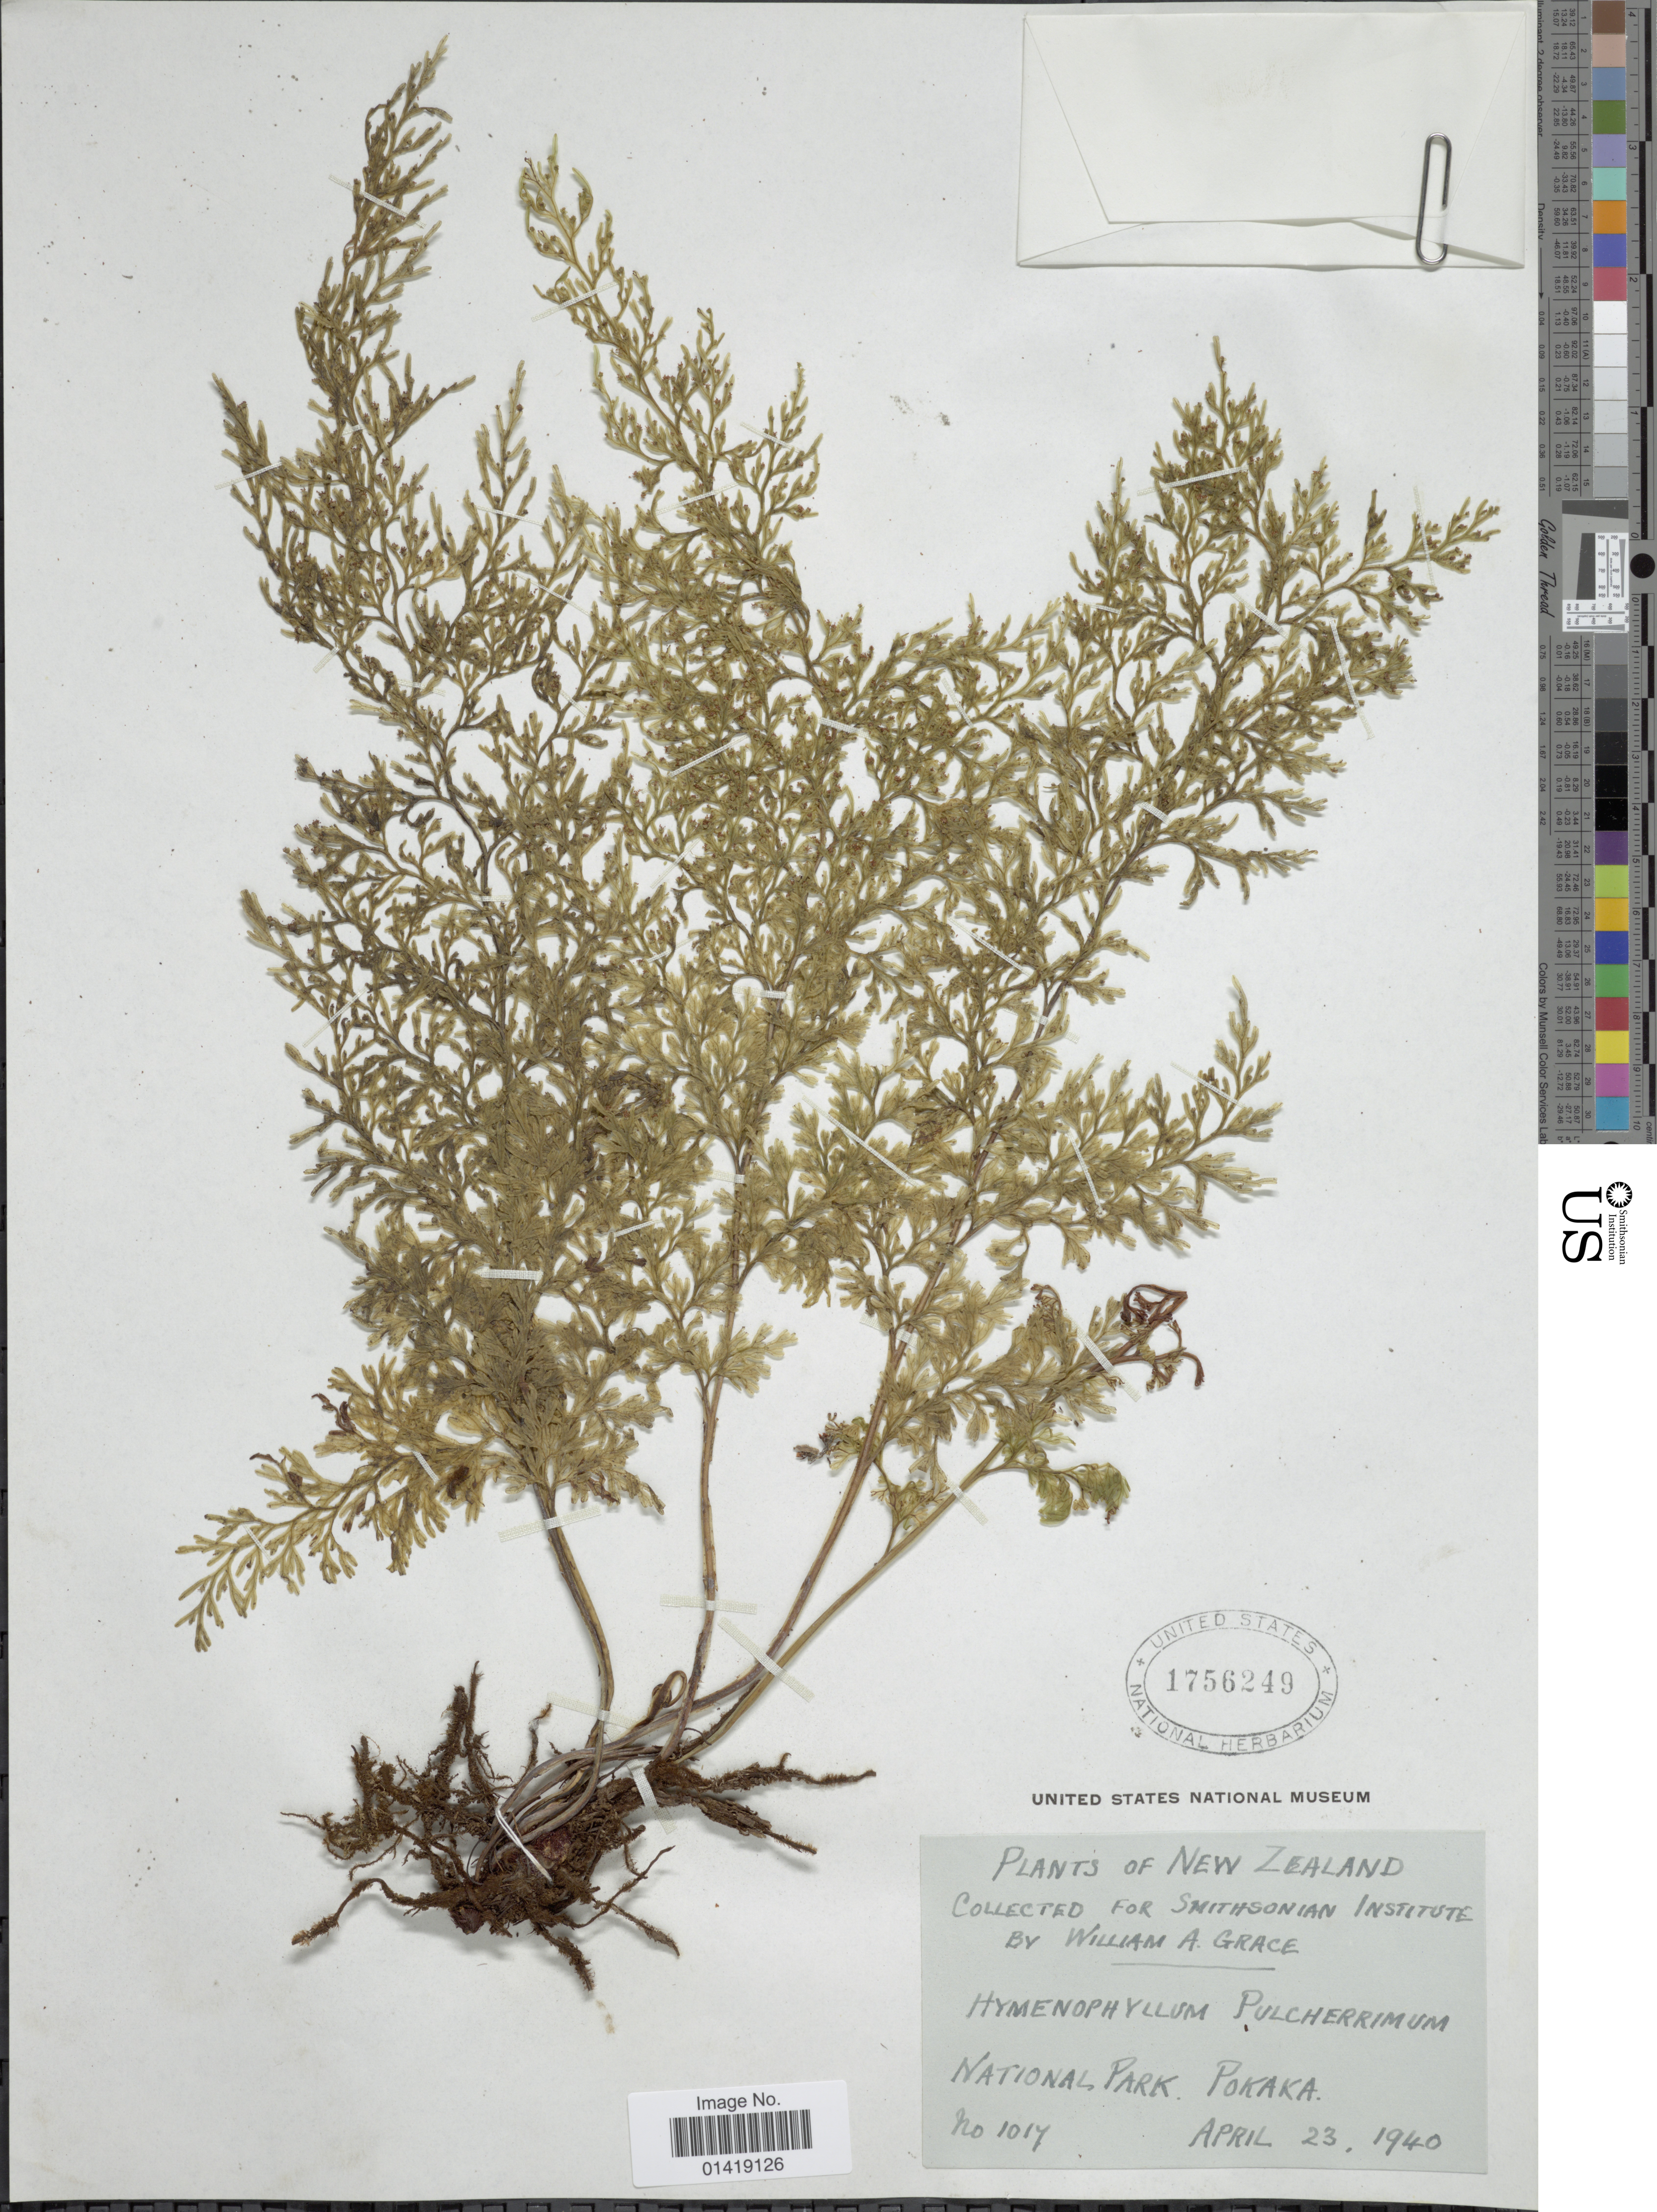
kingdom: Plantae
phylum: Tracheophyta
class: Polypodiopsida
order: Hymenophyllales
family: Hymenophyllaceae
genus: Hymenophyllum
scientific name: Hymenophyllum pulcherrimum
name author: Colenso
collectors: W. Grace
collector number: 1017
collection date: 1940-04-23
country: New Zealand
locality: National park: Pokaka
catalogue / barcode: US 1756249